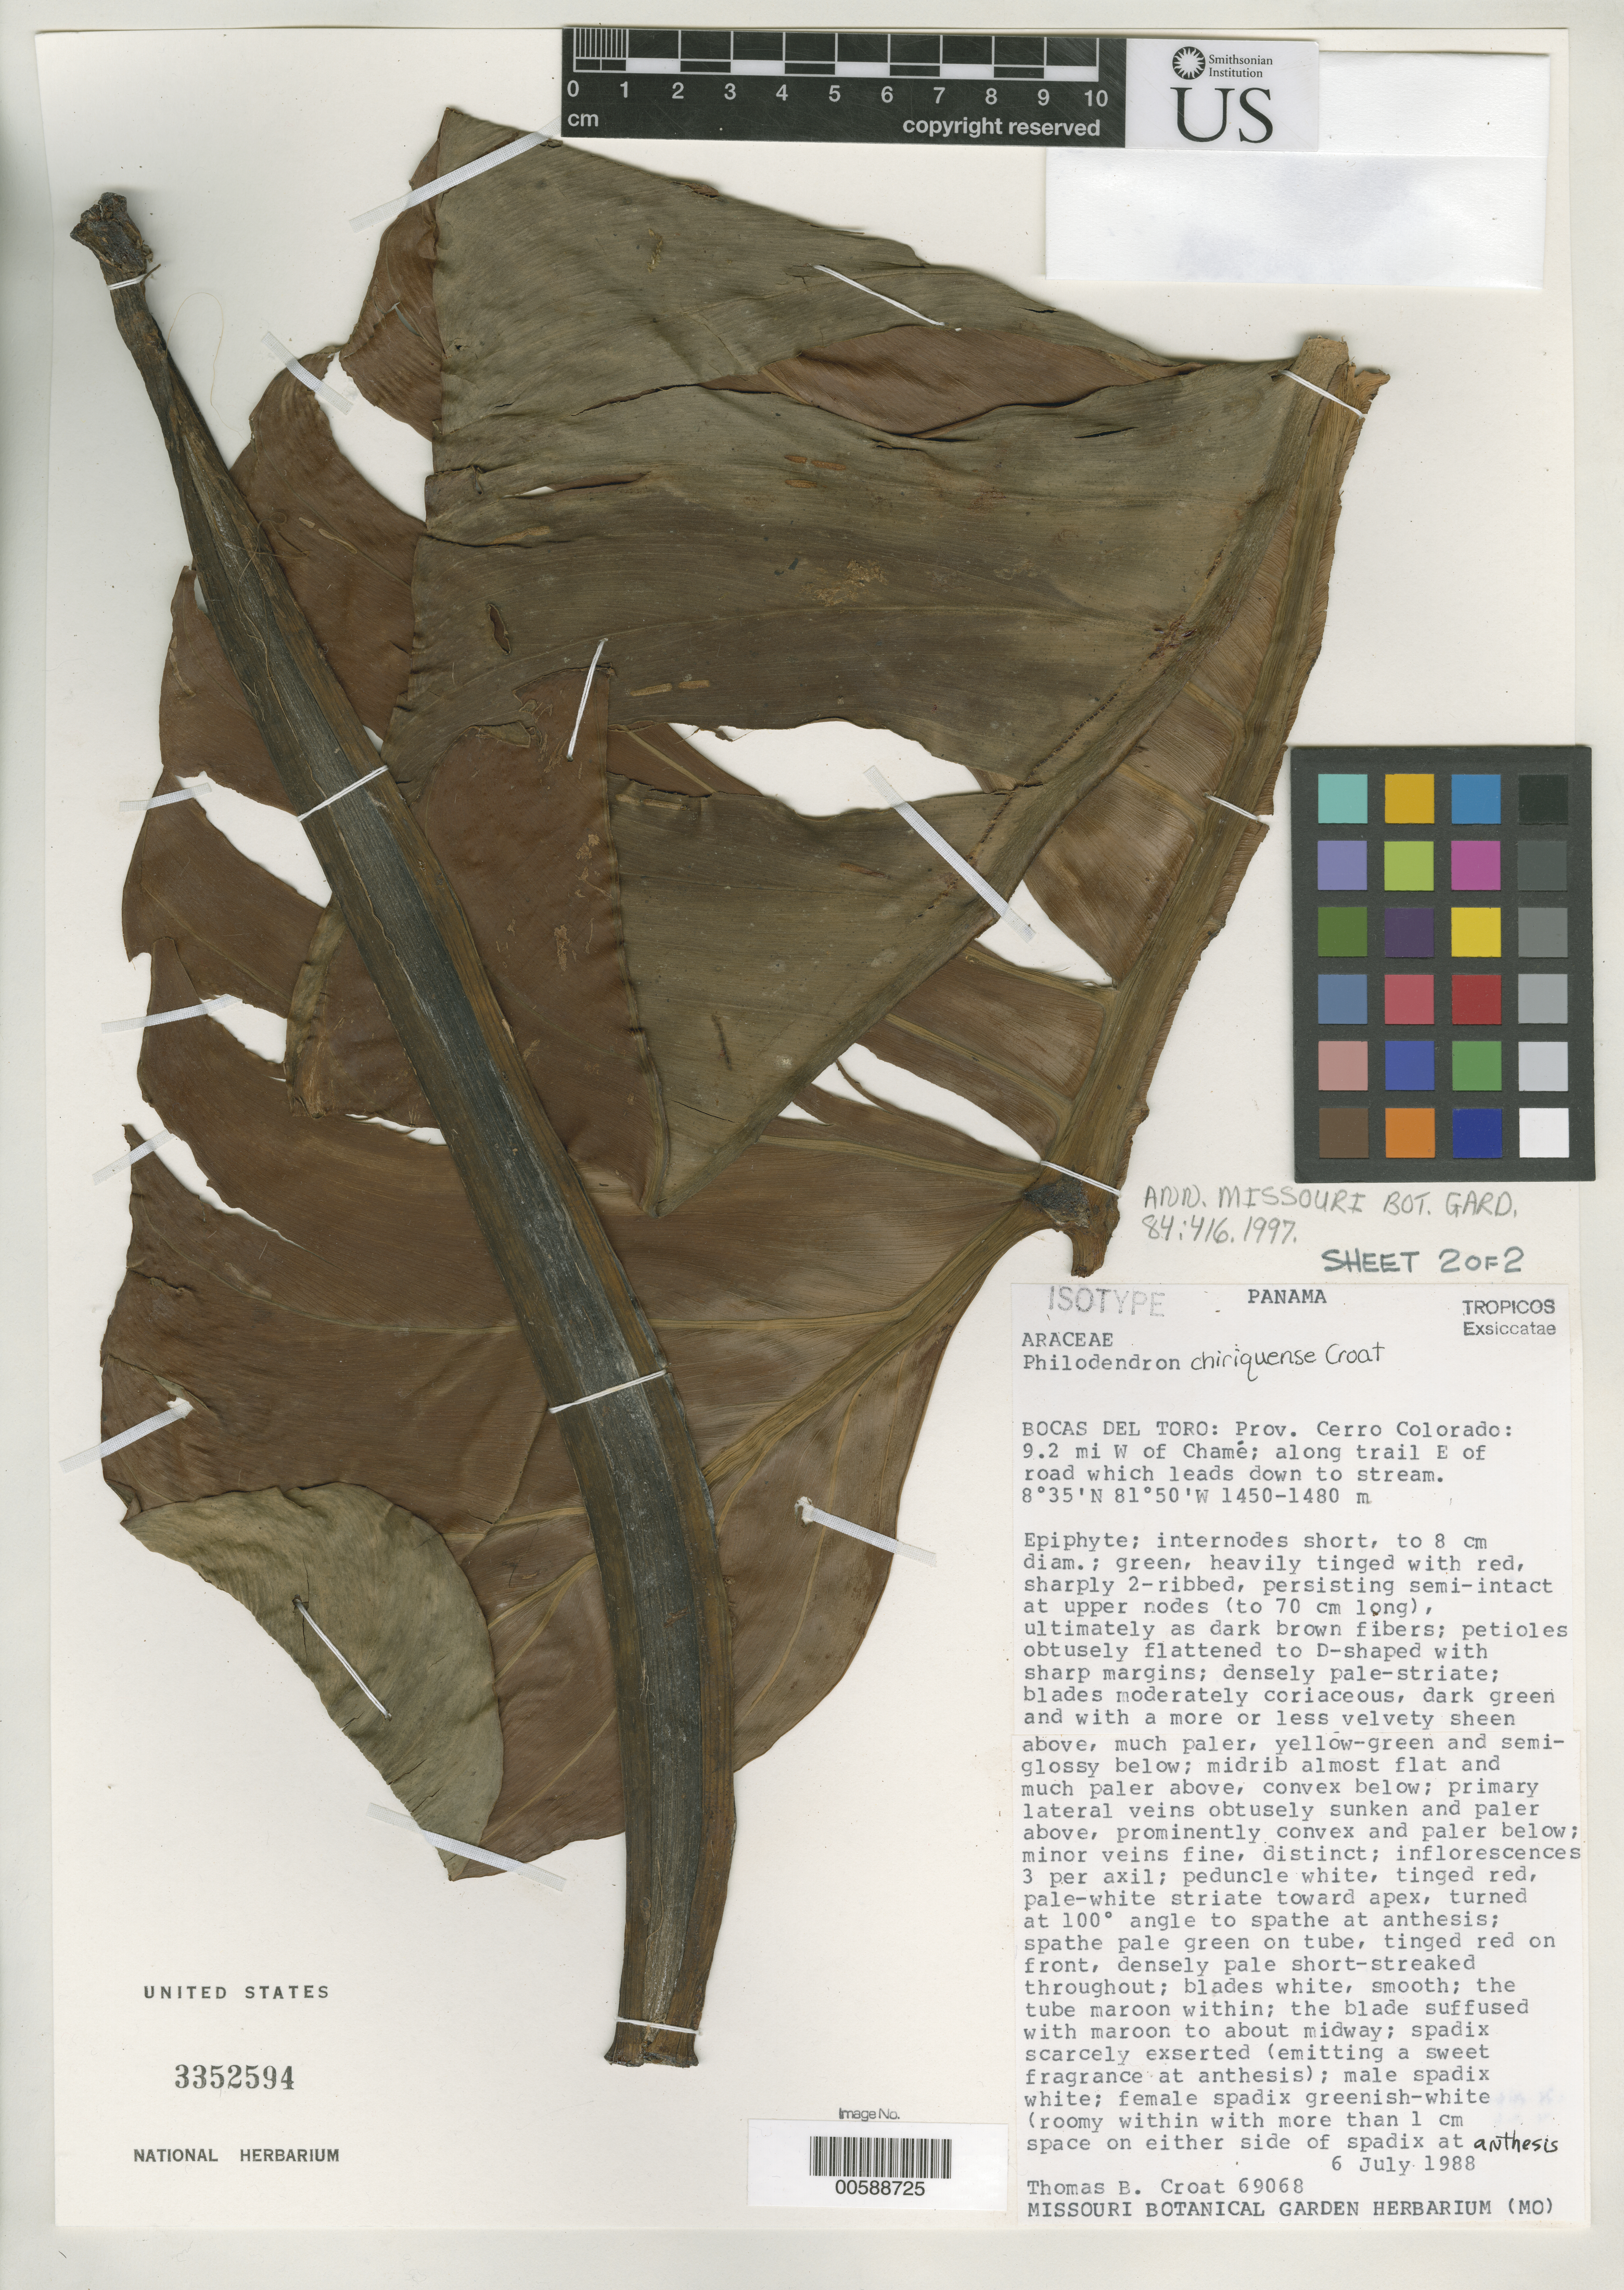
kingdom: Plantae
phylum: Tracheophyta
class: Liliopsida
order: Alismatales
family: Araceae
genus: Philodendron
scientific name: Philodendron chiriquense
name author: Croat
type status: Isotype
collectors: T. B. Croat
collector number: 69068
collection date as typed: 06 Jul 1988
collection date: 1988-07-06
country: Panama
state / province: Bocas del Toro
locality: Cerro Colorado, 9.2 mi W of Chame, along Trail E of road leading to stream.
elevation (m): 1450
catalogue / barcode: US 3352594